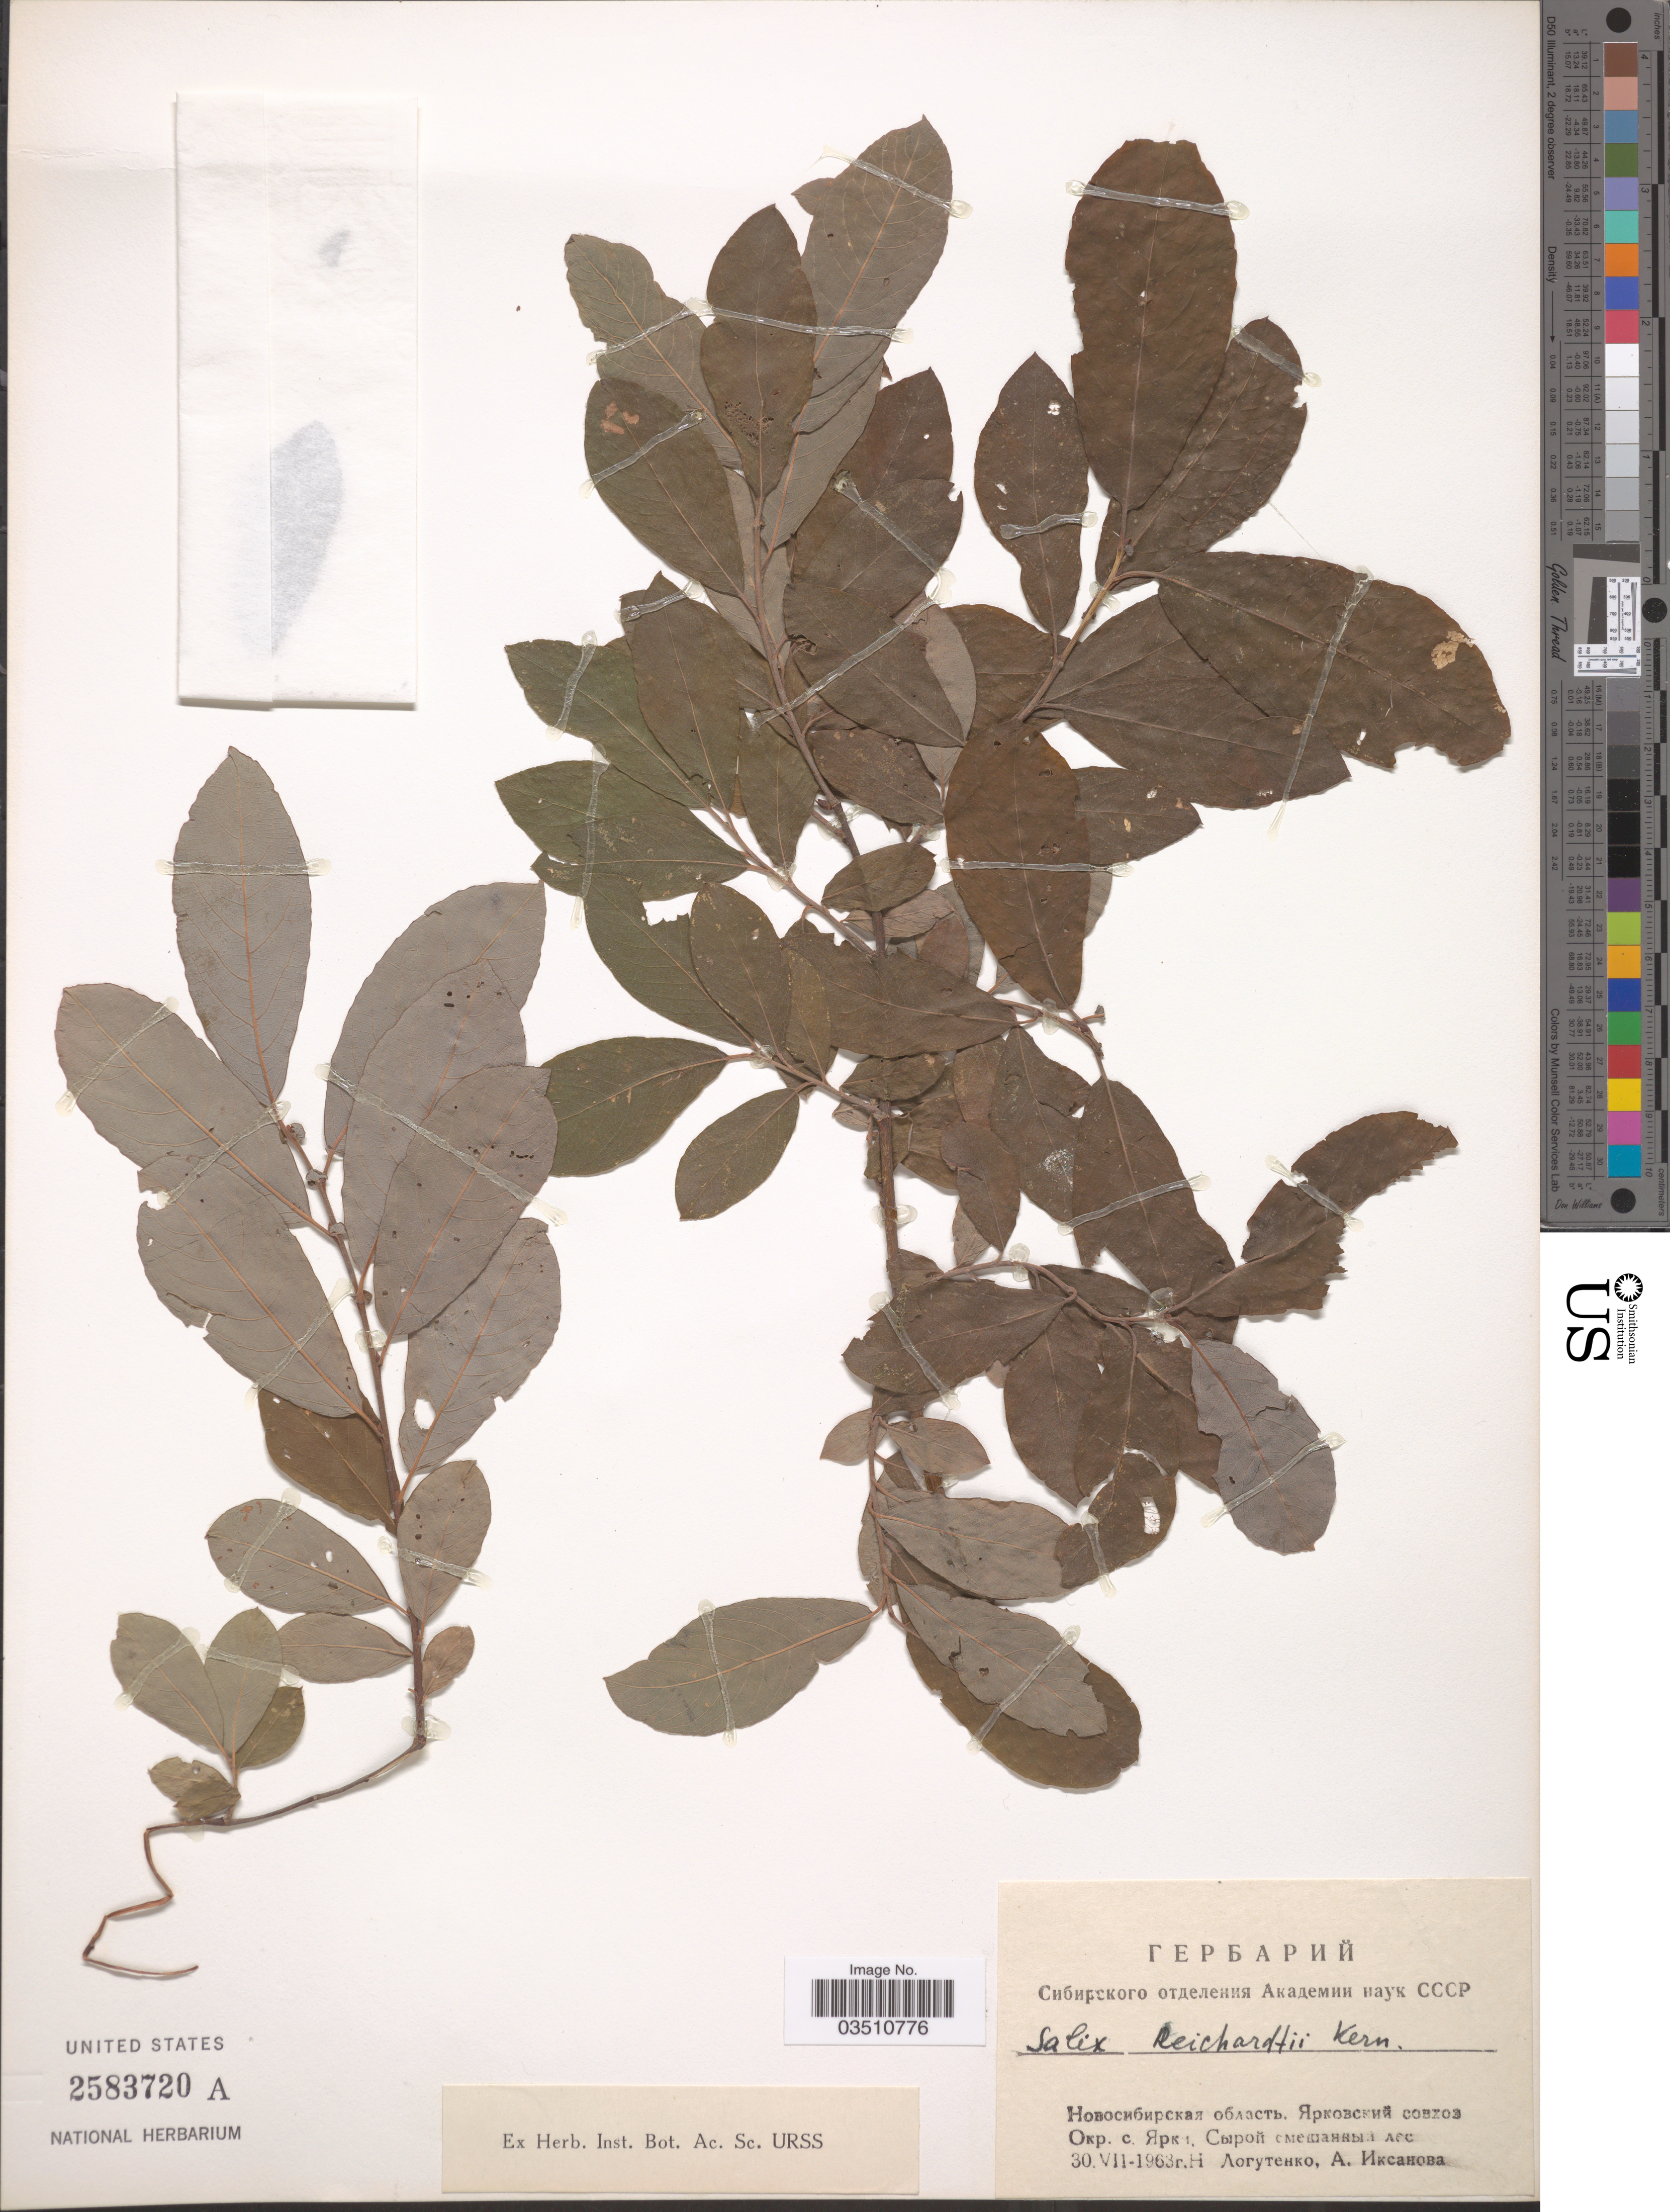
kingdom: Plantae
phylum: Tracheophyta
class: Magnoliopsida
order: Malpighiales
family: Salicaceae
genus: Salix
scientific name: Salix reichardtii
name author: A. Kern.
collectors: N. Logutenko & A. Iksanova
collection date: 1963-07-30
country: Russian Federation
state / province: Novosibirsk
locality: Vicinity of village Yarki.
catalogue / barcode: US 2583720A